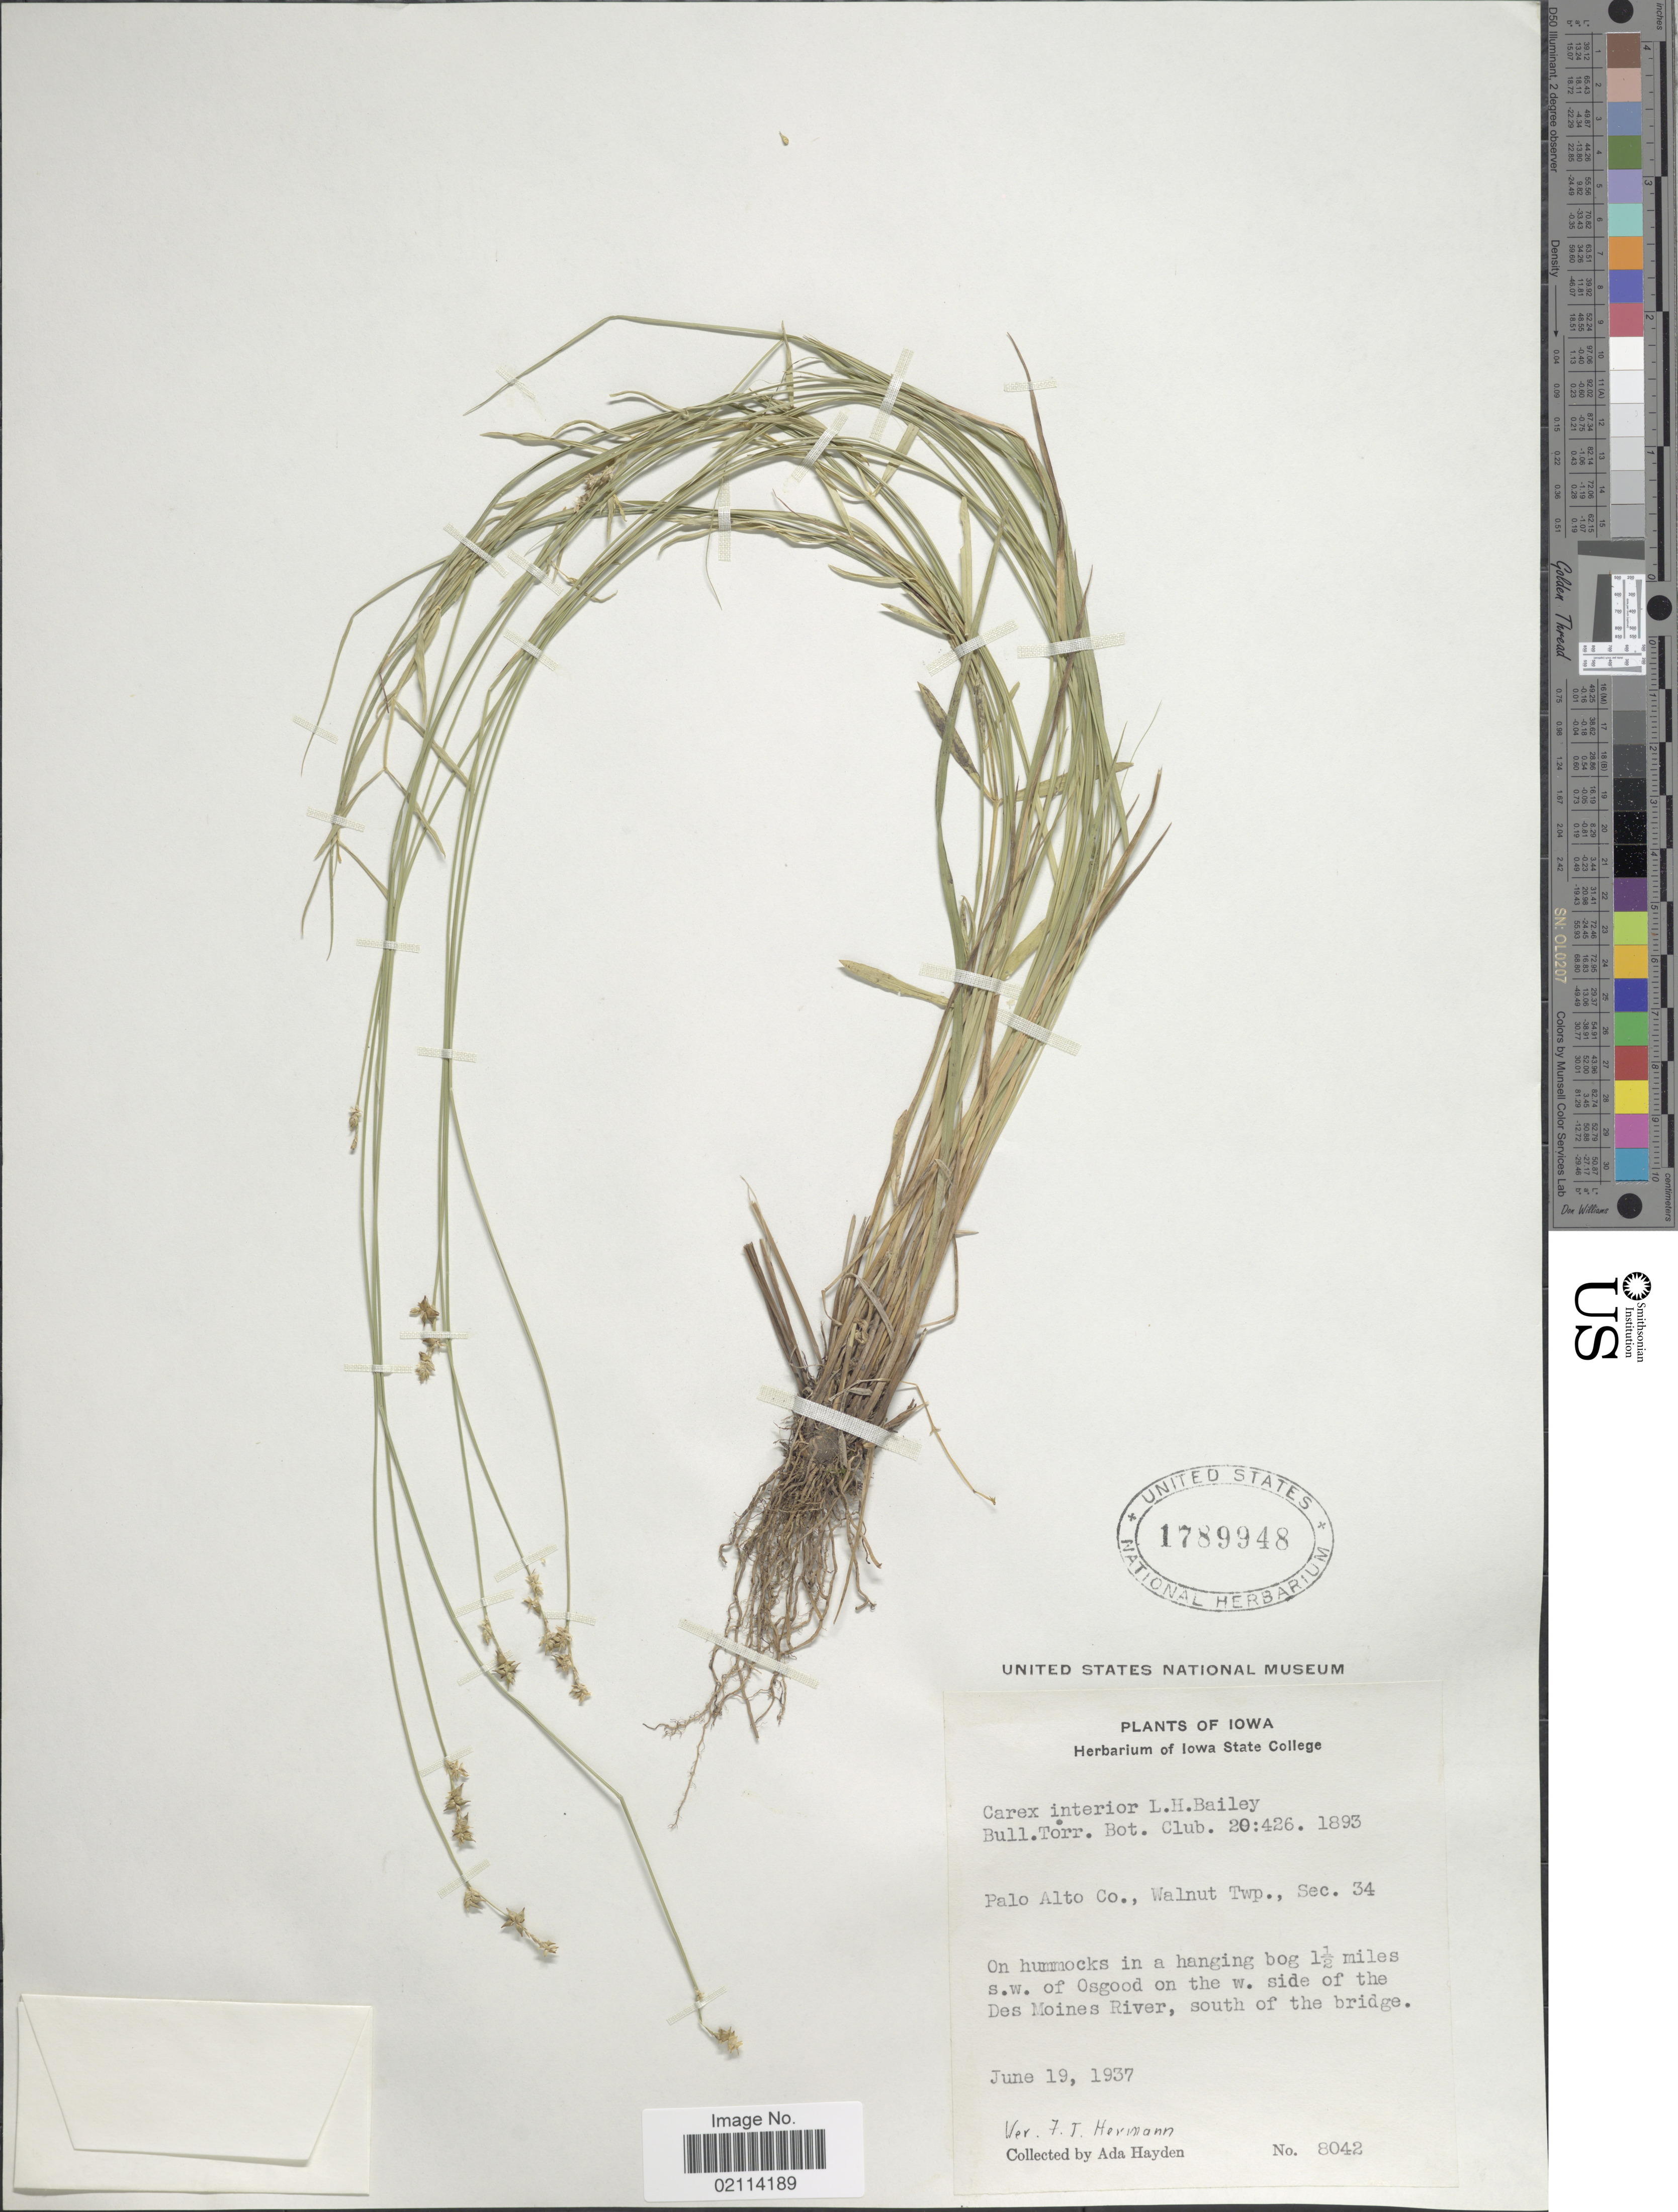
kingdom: Plantae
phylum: Tracheophyta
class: Liliopsida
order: Poales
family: Cyperaceae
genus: Carex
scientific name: Carex interior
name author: L.H. Bailey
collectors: Ada Hayden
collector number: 8042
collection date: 1937-06-19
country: United States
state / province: Iowa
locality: Palo Alto Co., Walnut Twp., Sec. 34, on hummocks in a hanging bog 1 1/2 miles s.w. of Osgood on the w. side of the Des Moines River, south of the bridge.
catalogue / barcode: US 1789948